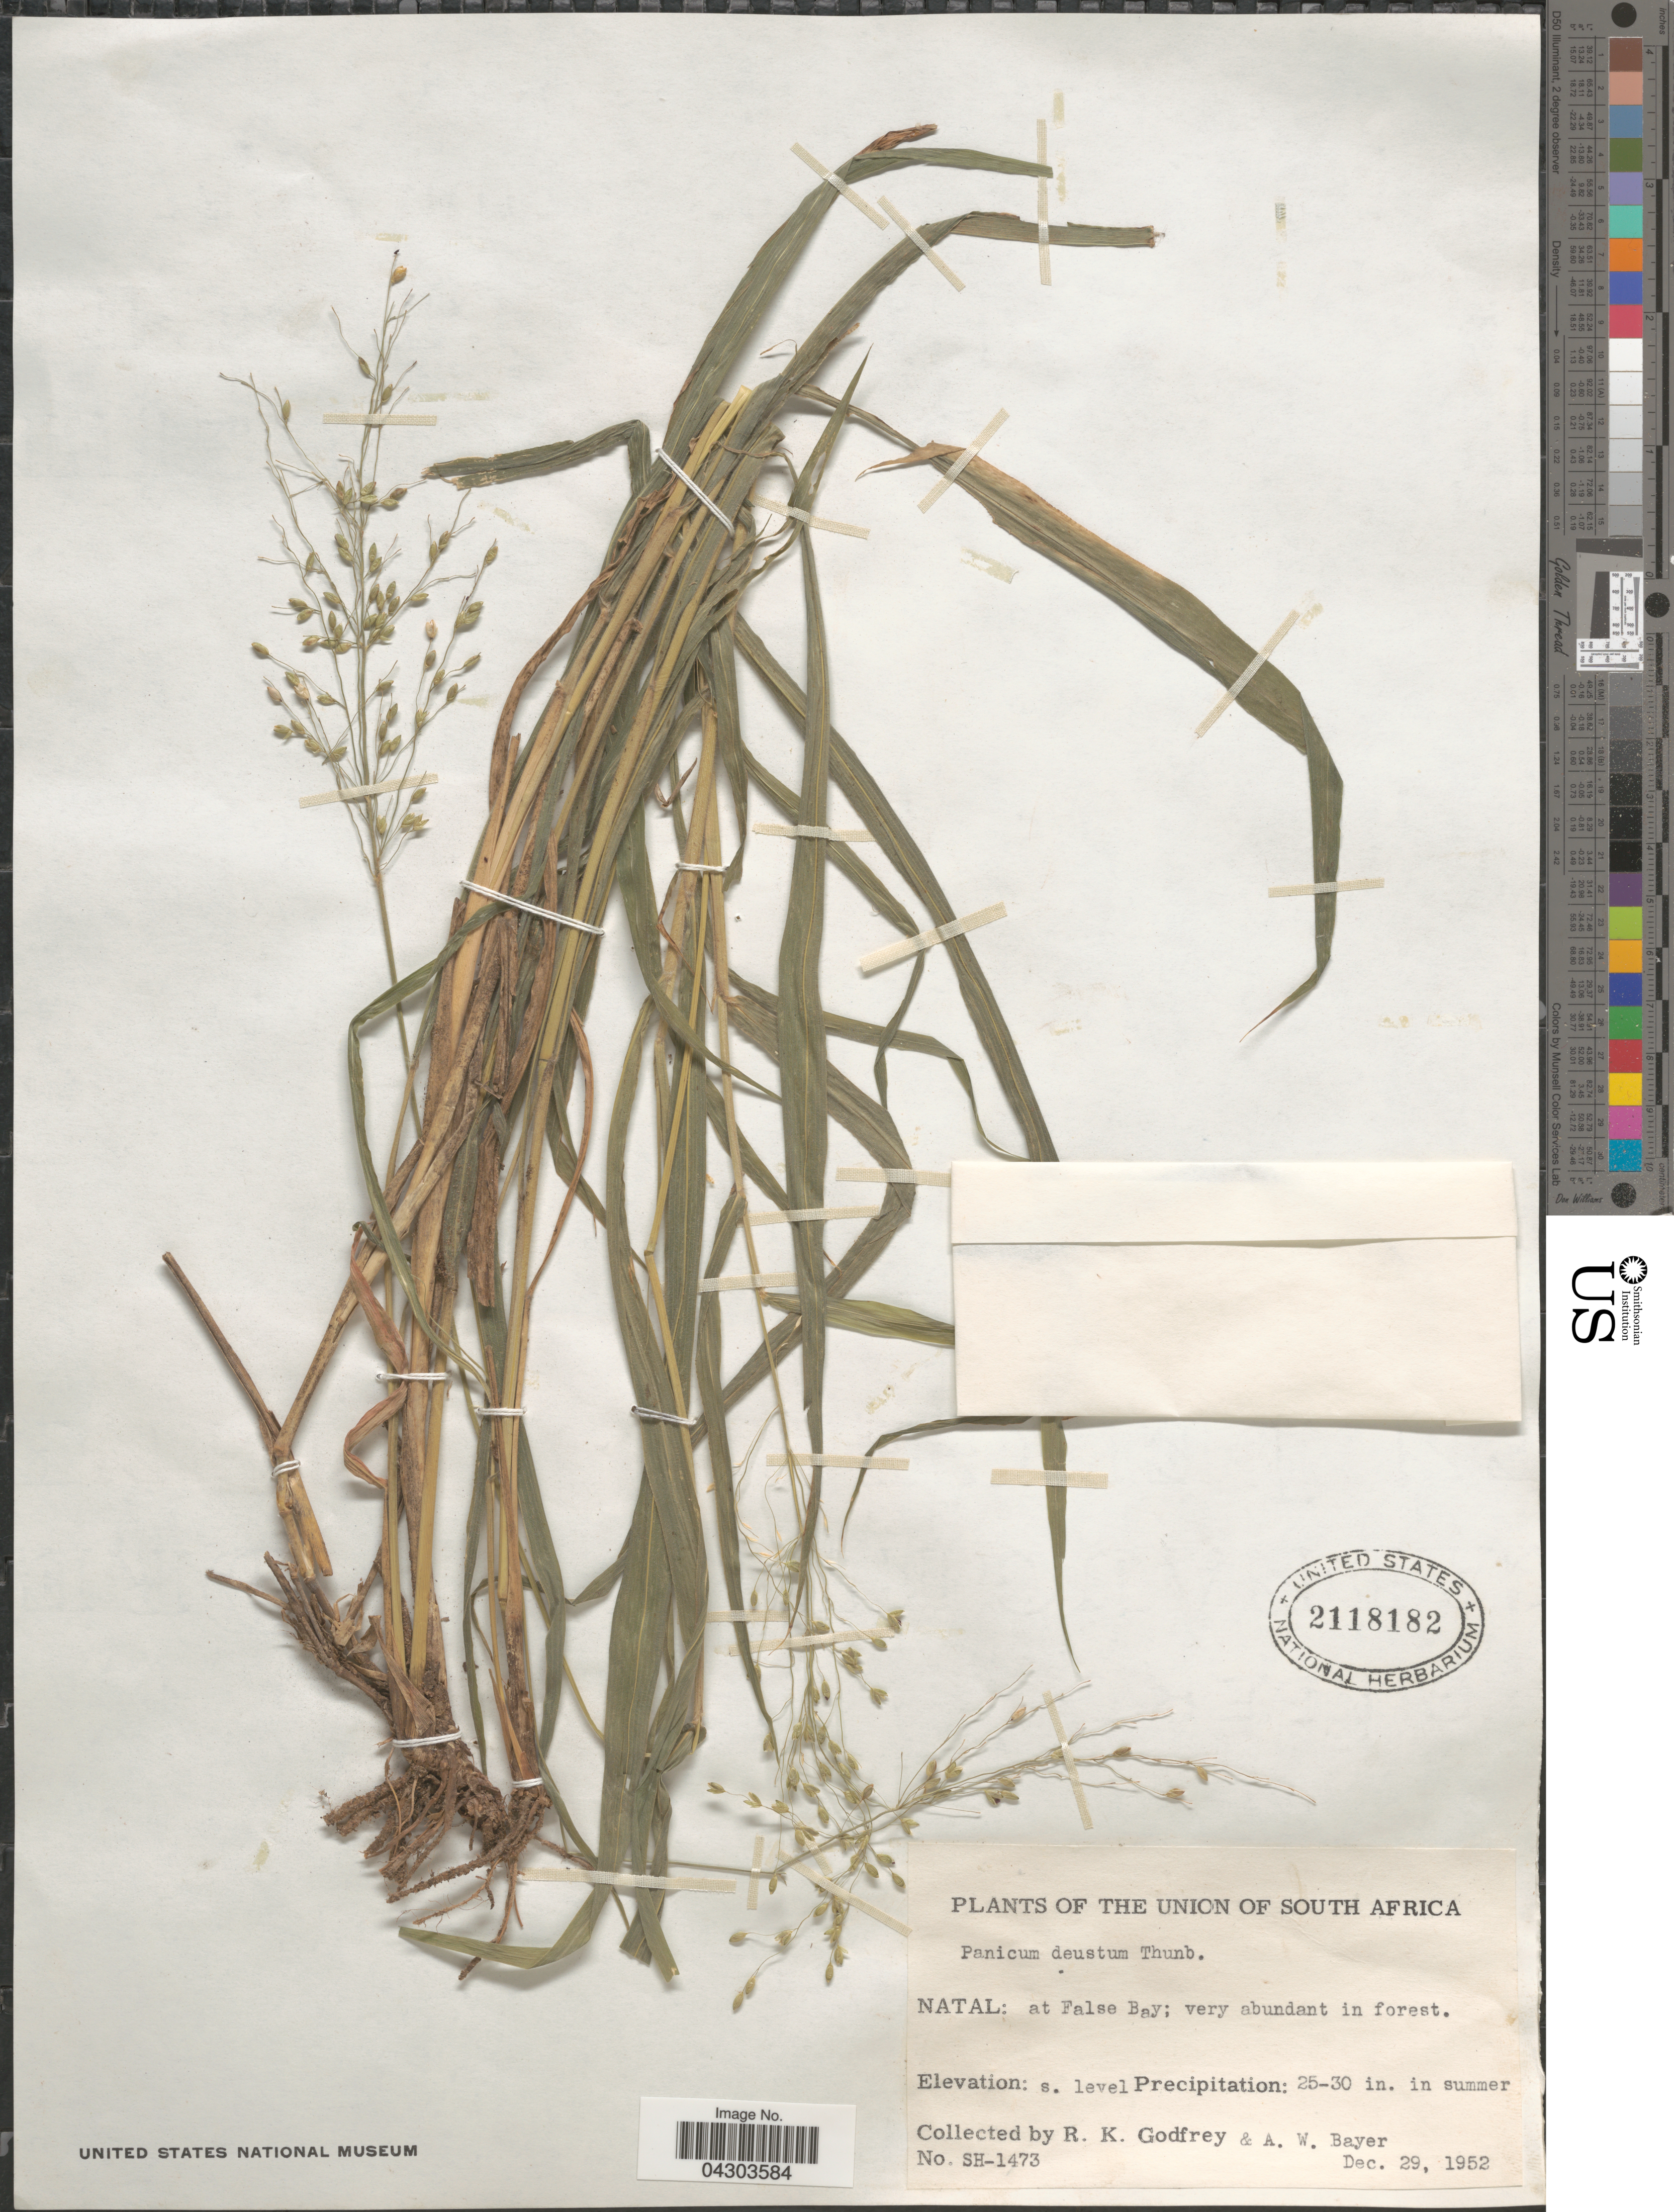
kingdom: Plantae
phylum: Tracheophyta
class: Liliopsida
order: Poales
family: Poaceae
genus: Panicum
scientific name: Panicum deustum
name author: Thunb.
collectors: R. K. Godfrey & A. Bayer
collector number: SH-1473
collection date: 1952-12-29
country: South Africa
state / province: KwaZulu-Natal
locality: The Union of South Africa. Natal; at False Bay; very abundant in forest.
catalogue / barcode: US 2118182